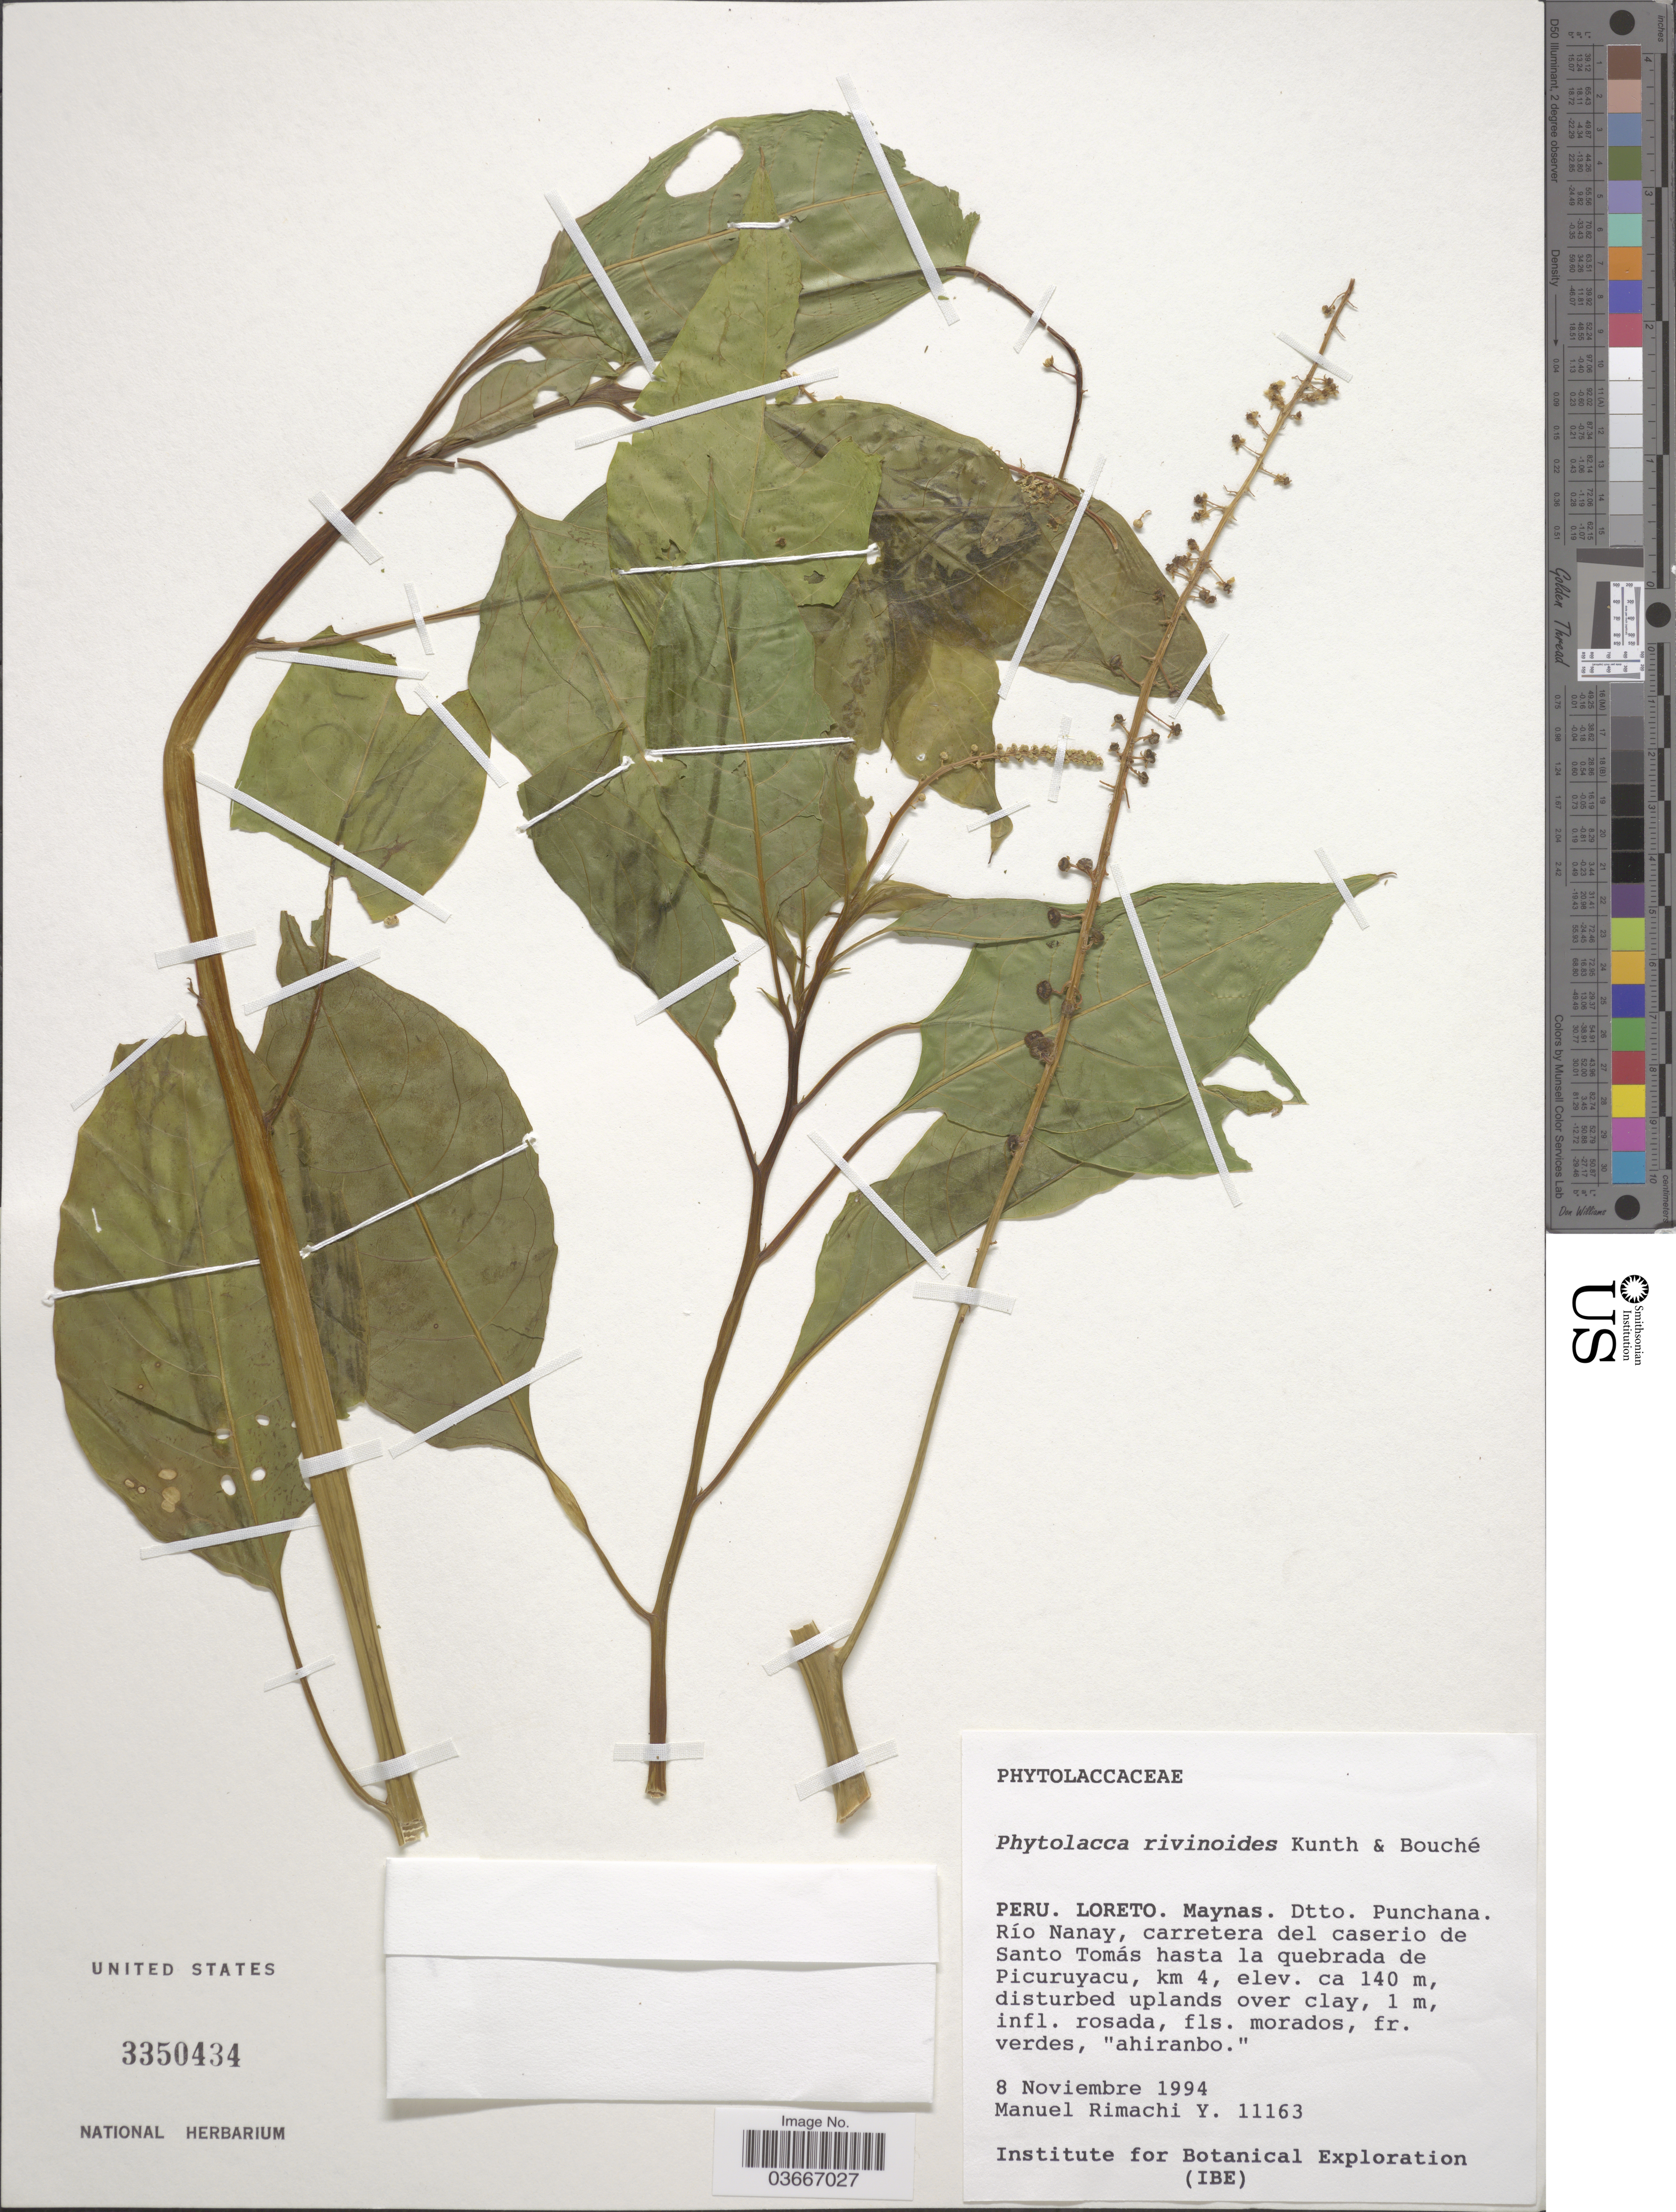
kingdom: Plantae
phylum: Tracheophyta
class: Magnoliopsida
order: Caryophyllales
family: Phytolaccaceae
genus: Phytolacca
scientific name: Phytolacca rivinoides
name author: Kunth & C.D. Bouché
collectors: M. Rimachi Y.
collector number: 11163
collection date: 1994-11-08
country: Peru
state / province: Loreto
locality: Maynas. Dtto. Punchana. Río Nanay, carretera del caserio de Santo Tomás hasta la quebrada de Picuruyacu, km 4.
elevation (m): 140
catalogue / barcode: US 3350434